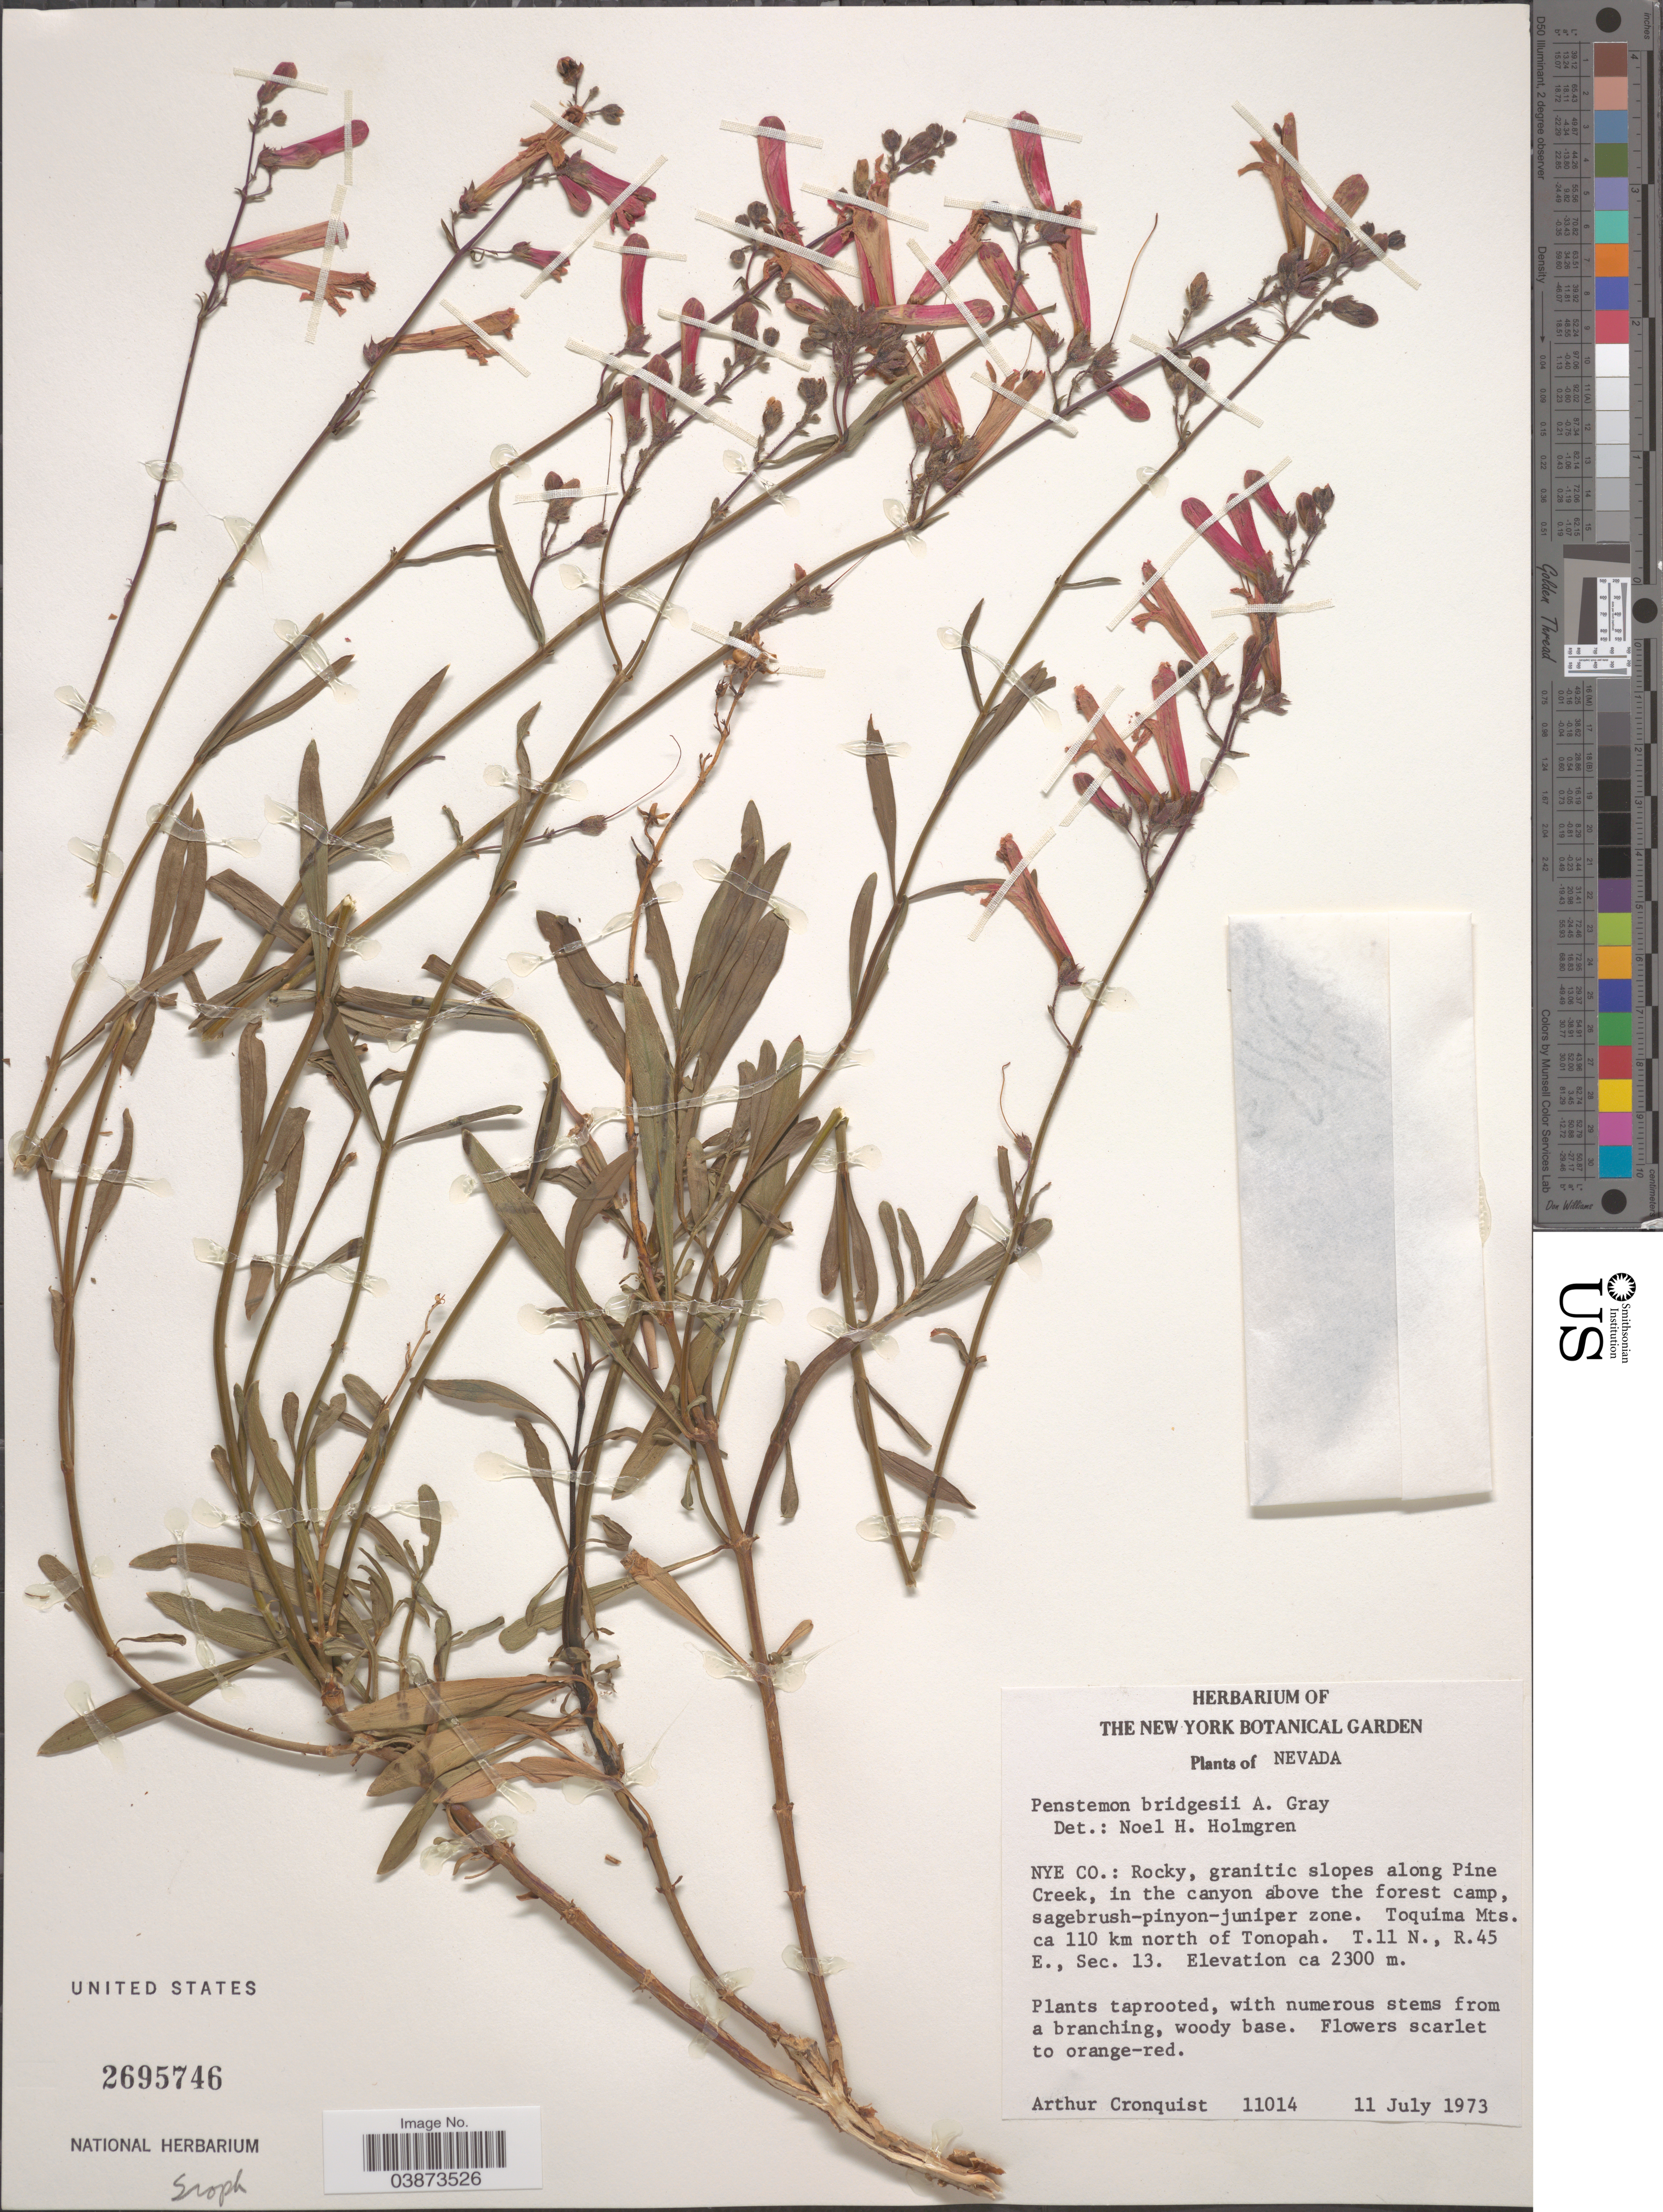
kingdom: Plantae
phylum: Tracheophyta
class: Magnoliopsida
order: Lamiales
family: Plantaginaceae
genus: Penstemon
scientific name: Penstemon bridgesii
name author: A. Gray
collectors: A. J. Cronquist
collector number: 11014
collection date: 1973-07-11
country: United States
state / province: Nevada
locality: Nye Co.: Along Pine Creek. Toquima Mts. ca 110 km north of Tonopah. T.11 N., R.45 E., Sec. 13.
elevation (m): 2300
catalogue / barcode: US 2695746